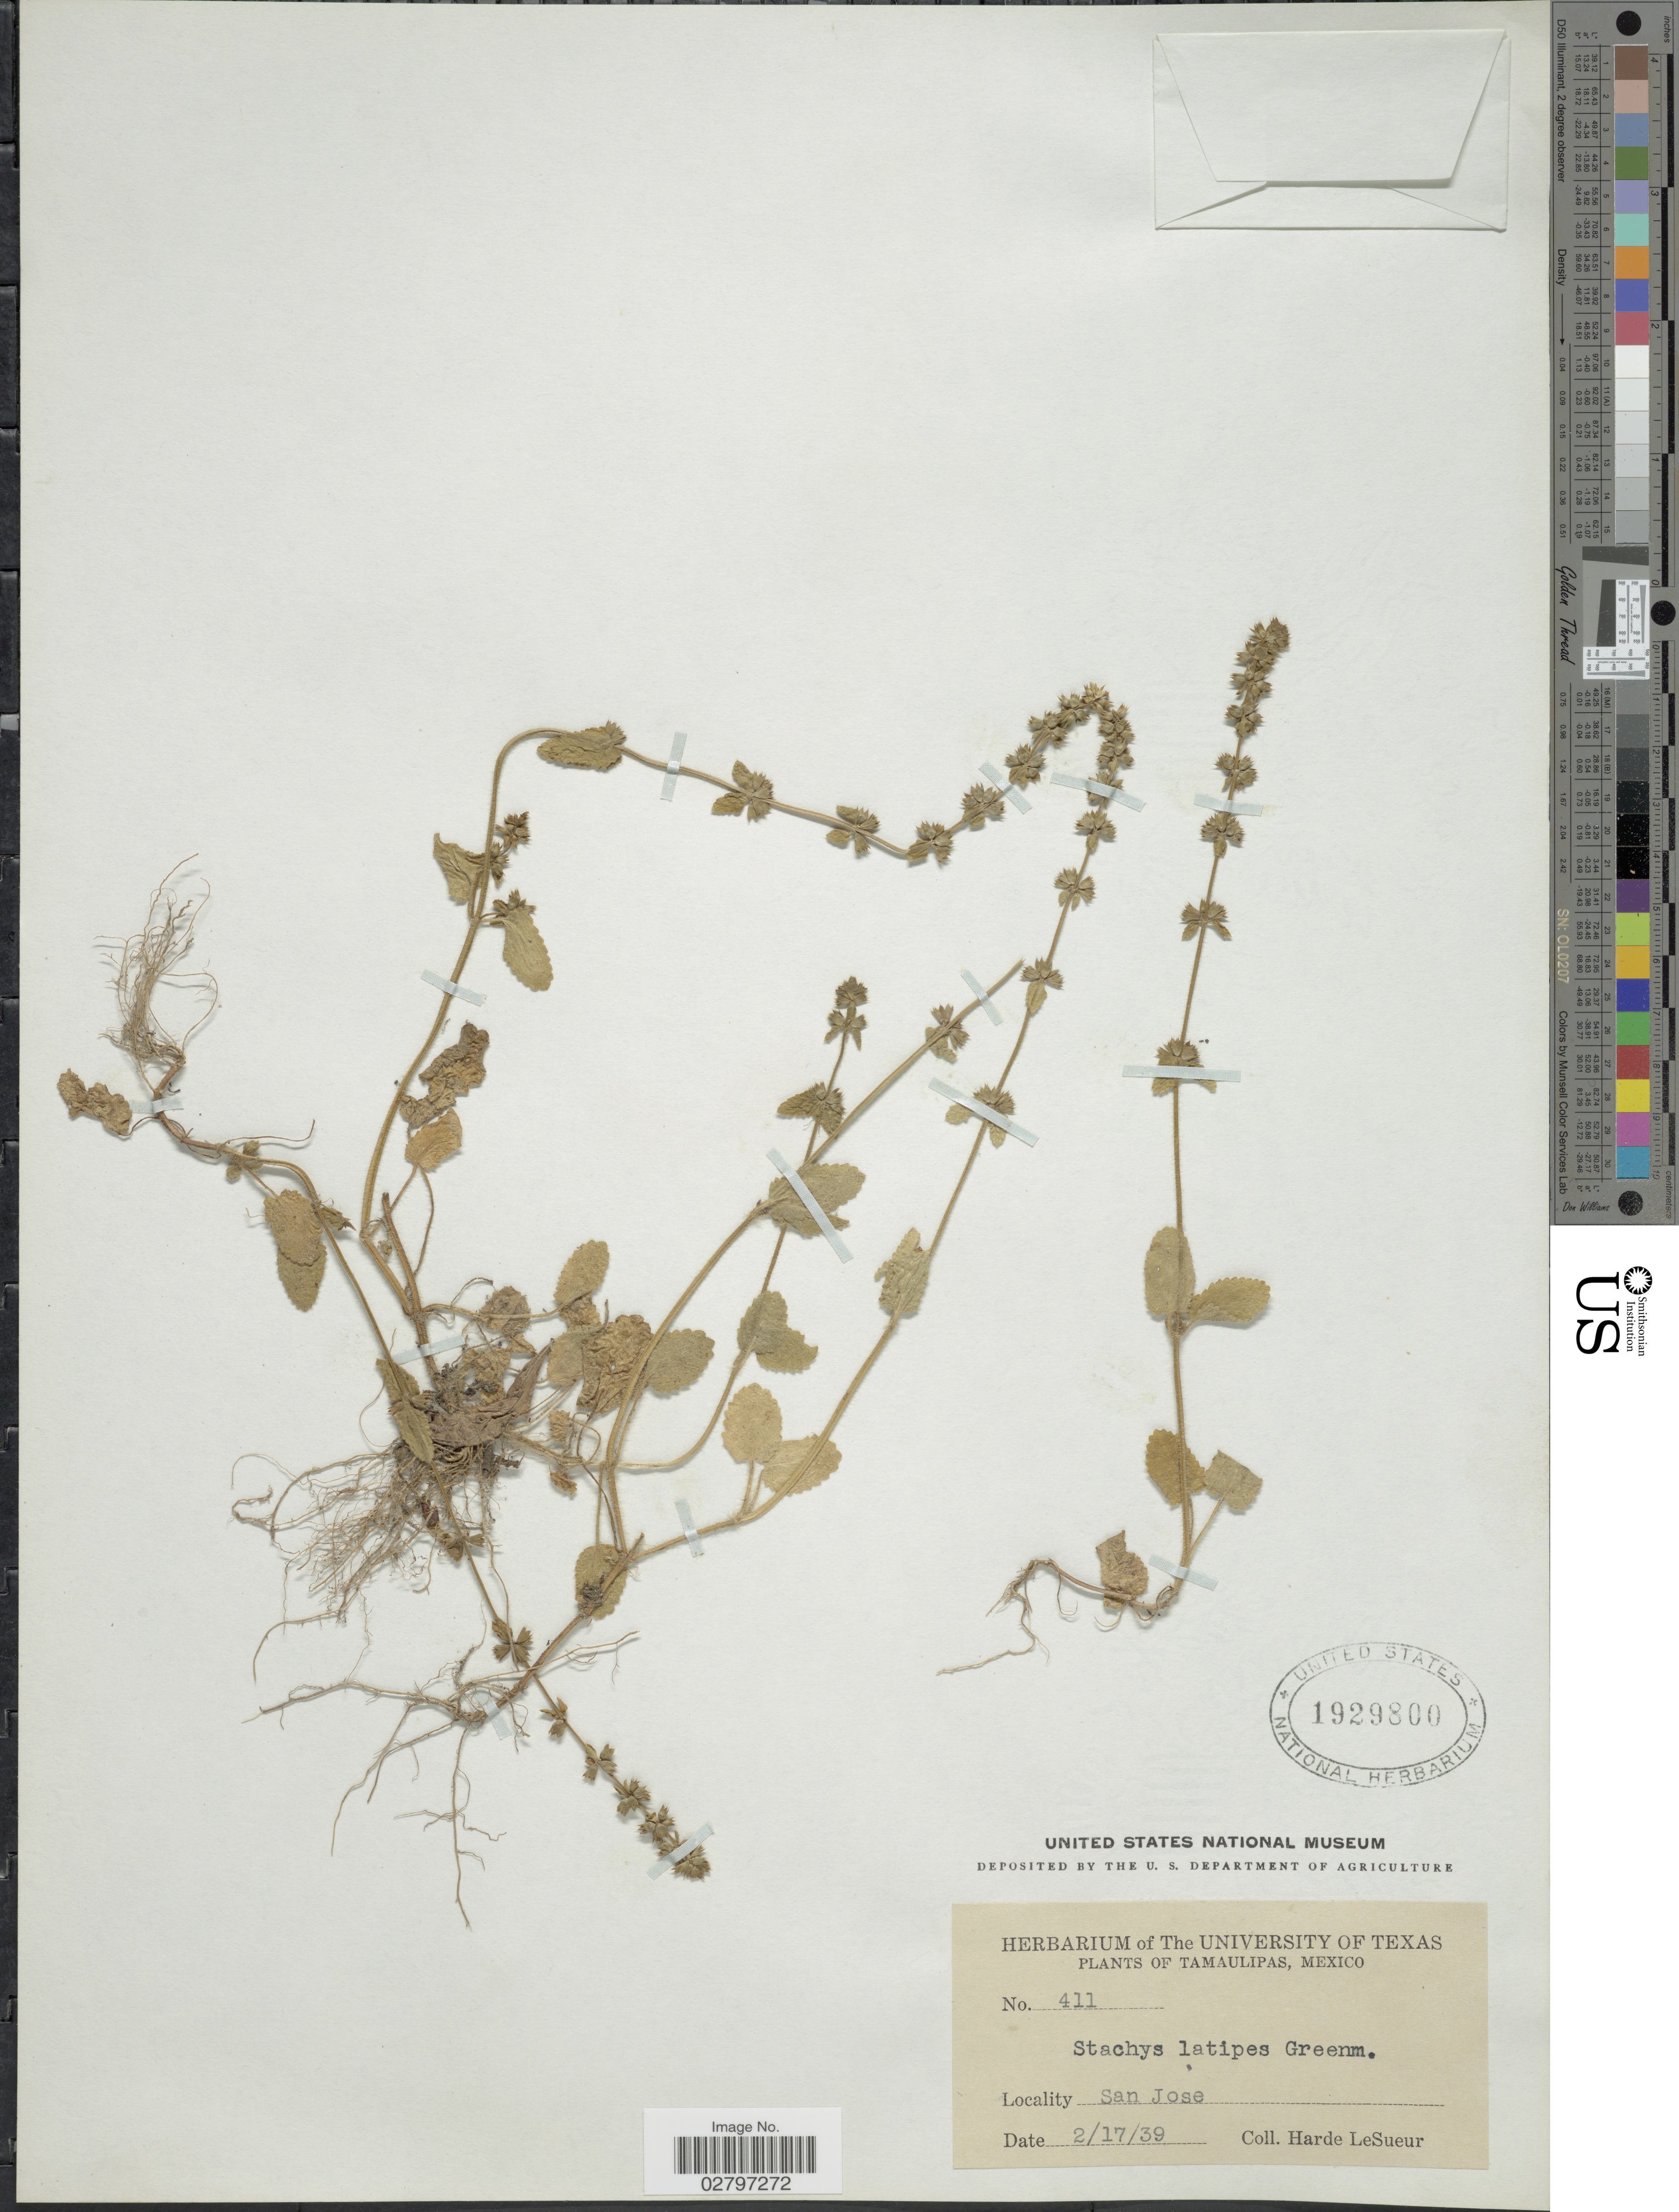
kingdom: Plantae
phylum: Tracheophyta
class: Magnoliopsida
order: Lamiales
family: Lamiaceae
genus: Stachys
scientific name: Stachys latipes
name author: Greenm.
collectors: H. LeSueur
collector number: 411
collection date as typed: Transcribed d/m/y: 17/2/39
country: Mexico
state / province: Tamaulipas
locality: San Jose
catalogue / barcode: US 1929800